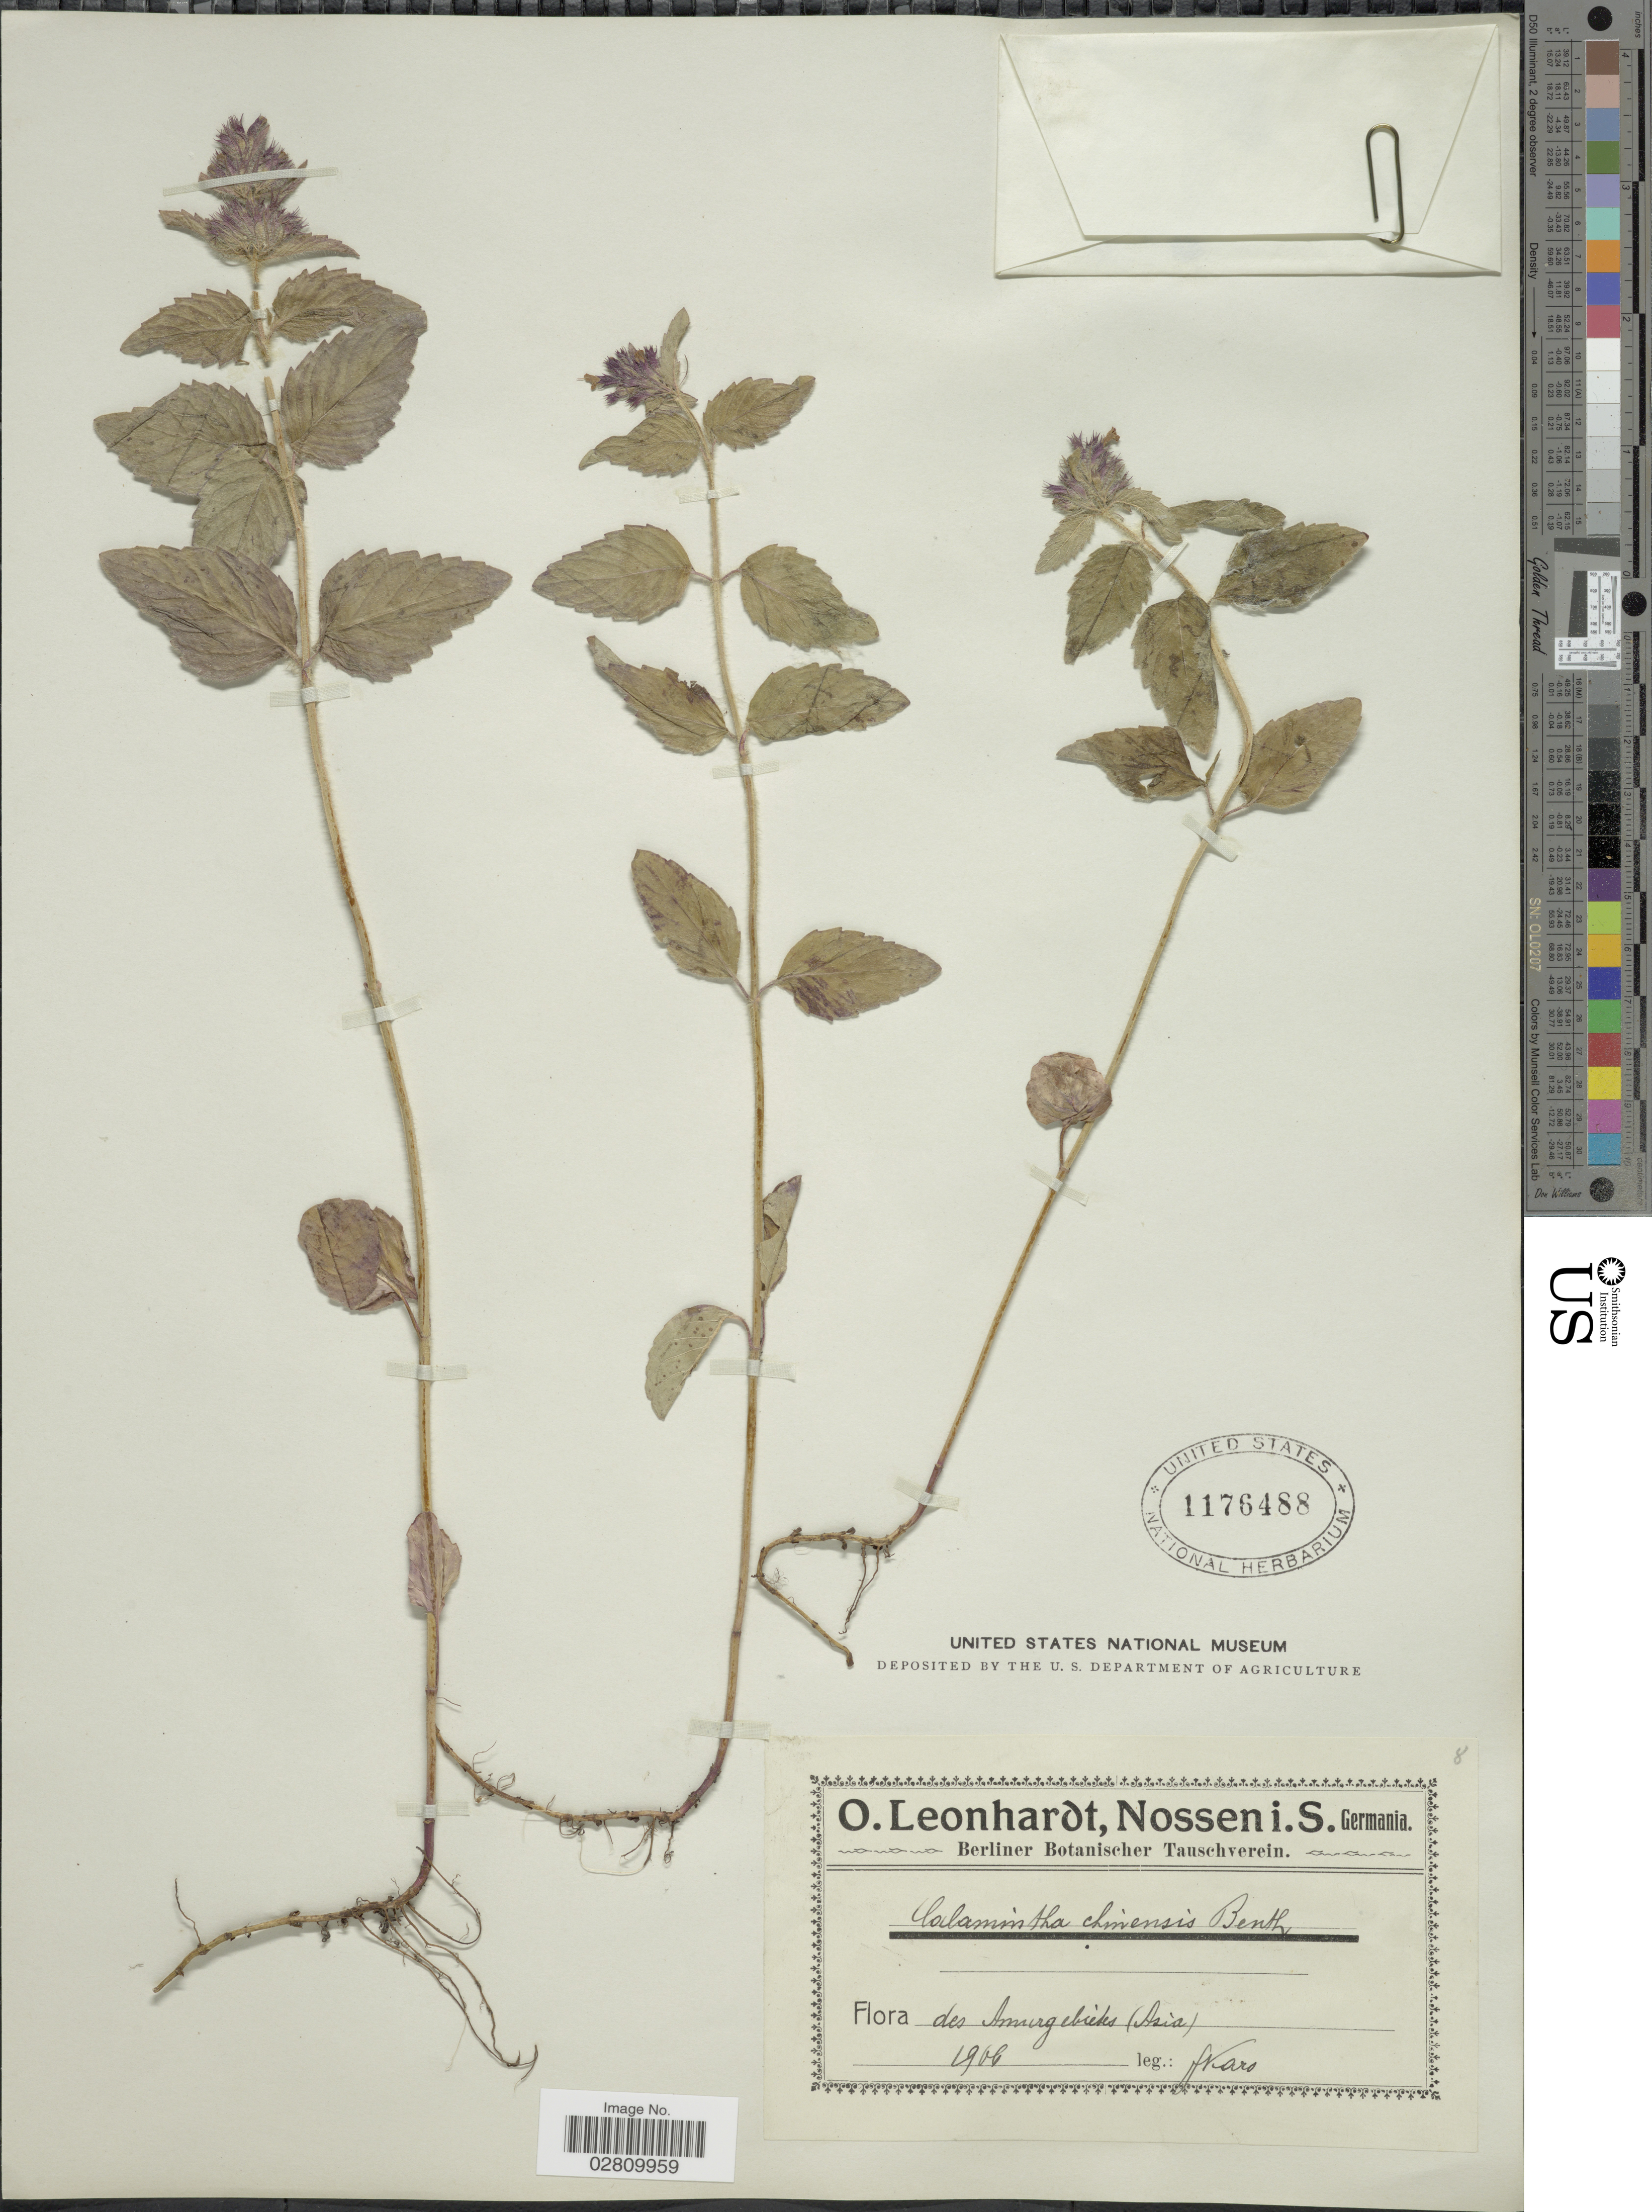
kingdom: Plantae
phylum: Tracheophyta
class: Magnoliopsida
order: Lamiales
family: Lamiaceae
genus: Calamintha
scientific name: Calamintha chinensis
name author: Benth.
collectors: F. Karo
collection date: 1966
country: Russian Federation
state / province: Amur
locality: Amurgebietes (Asia)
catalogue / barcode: US 1176488